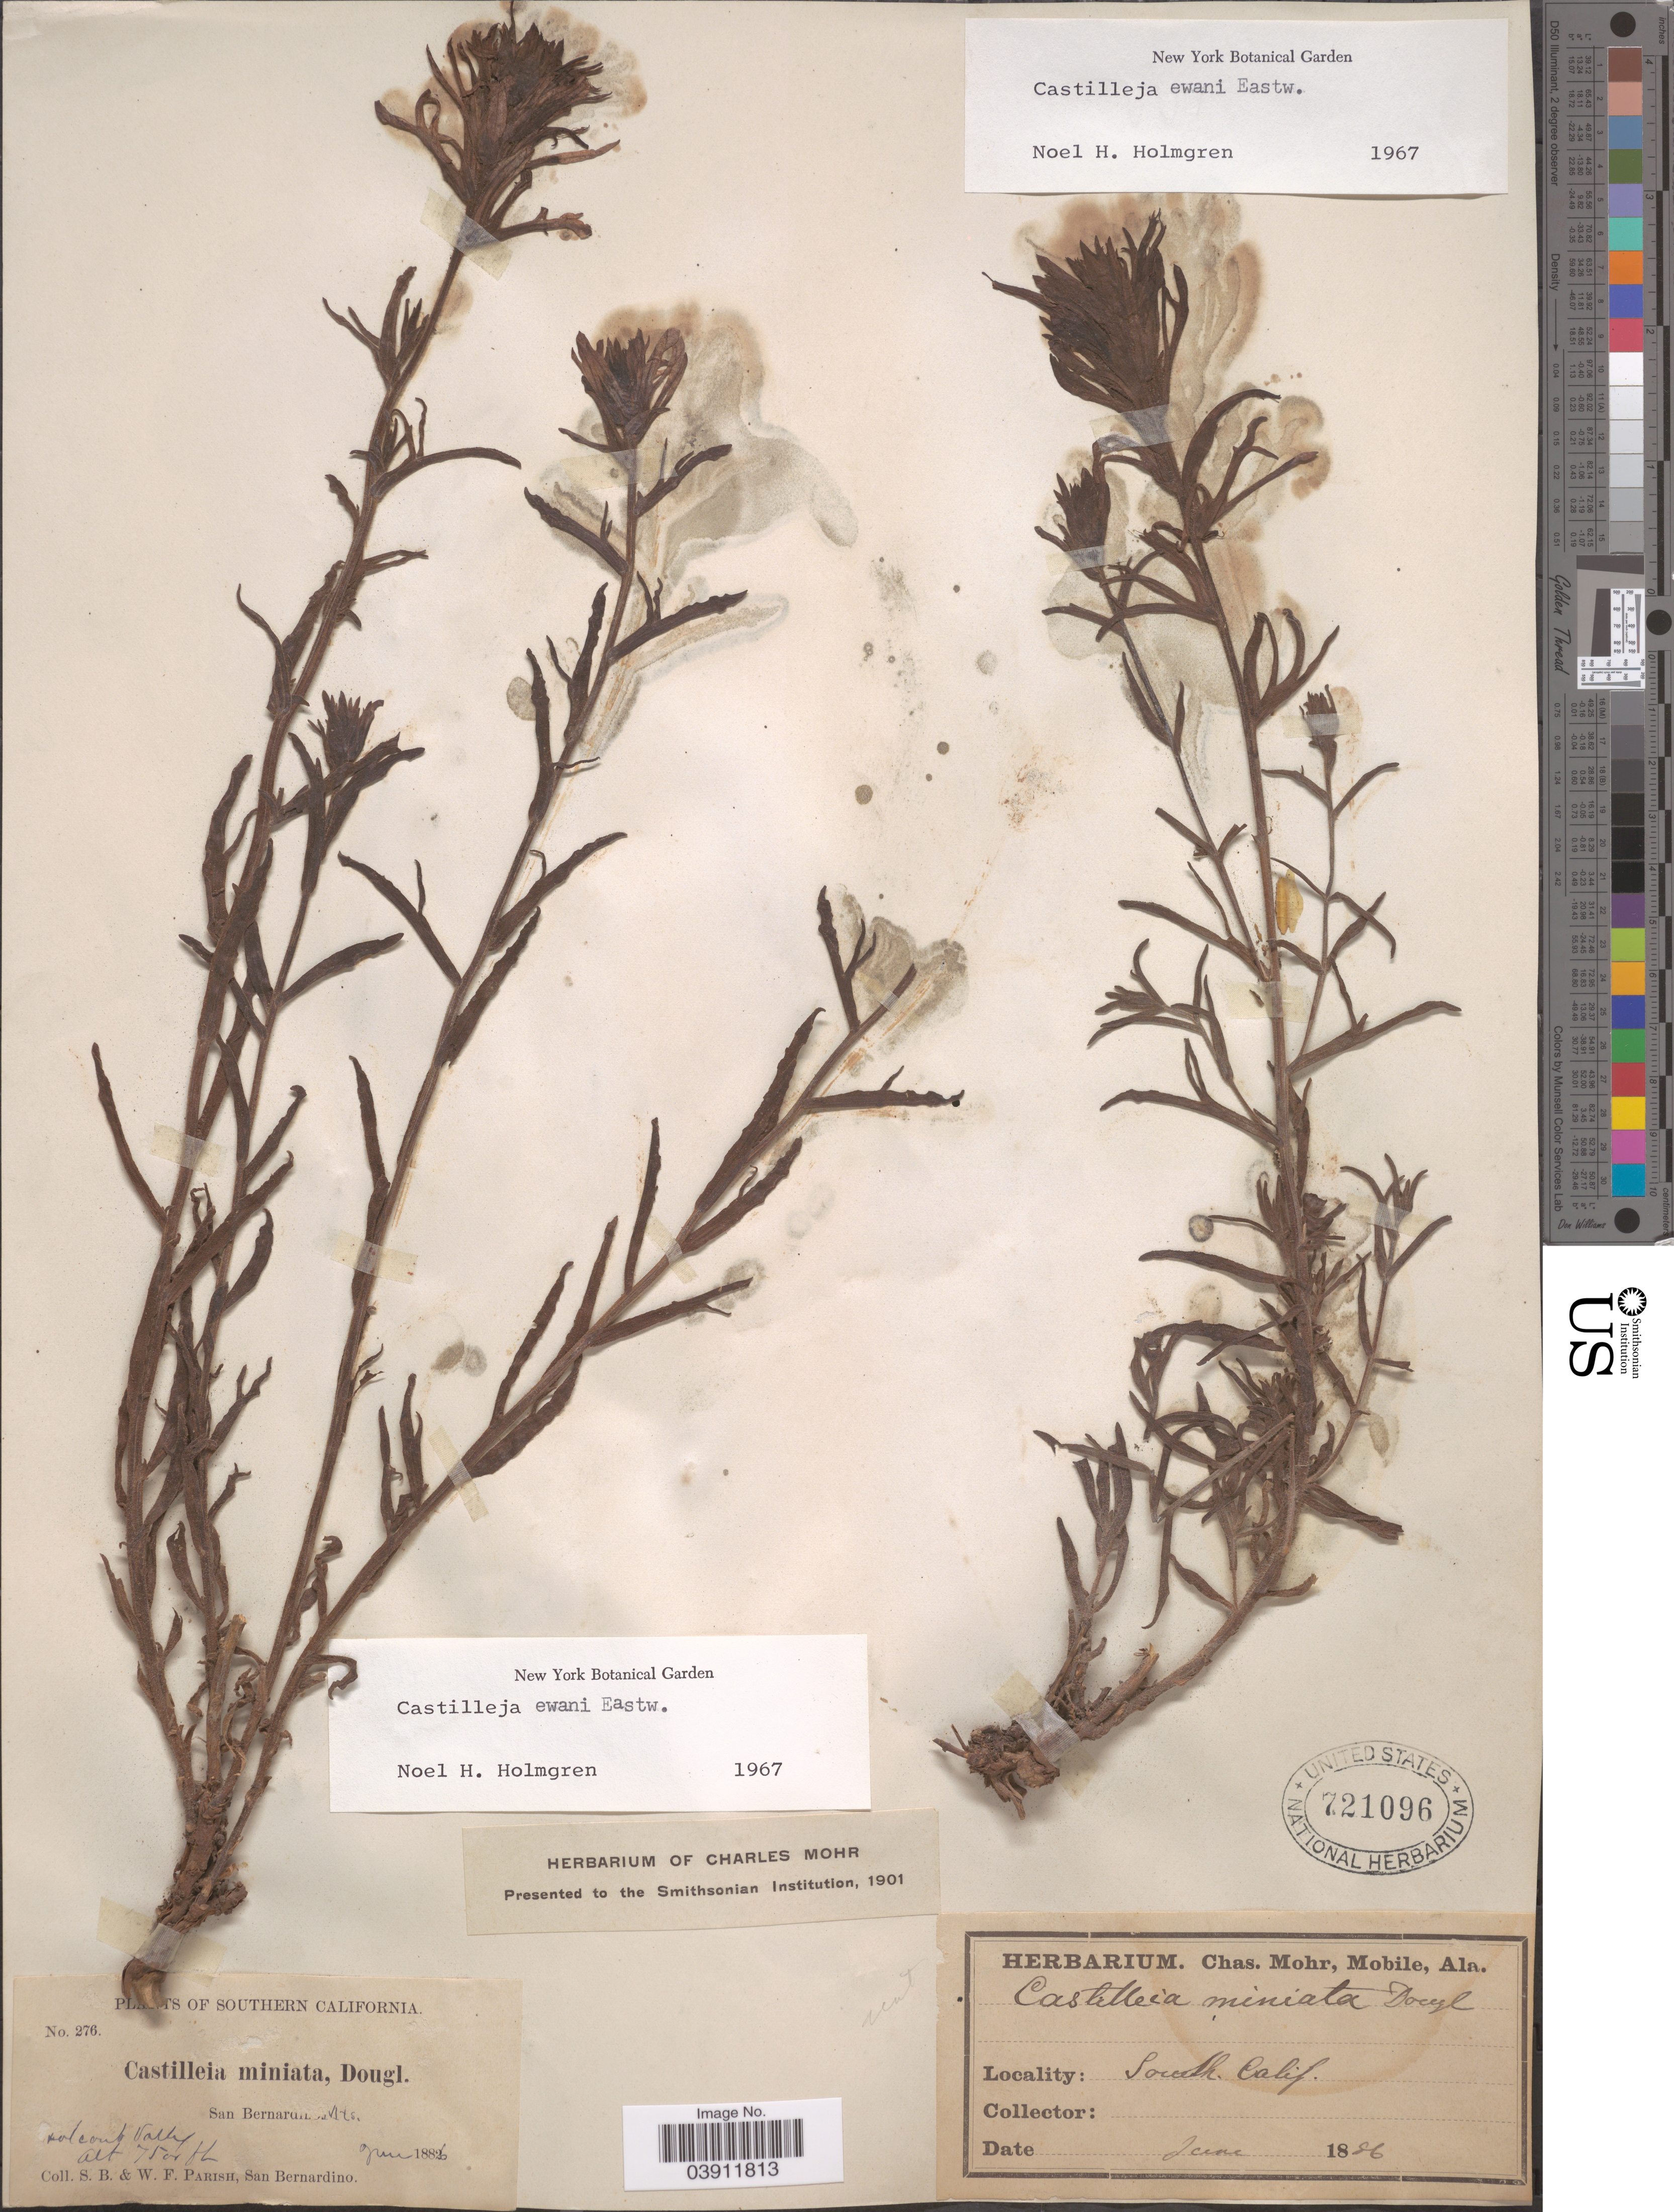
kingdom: Plantae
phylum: Tracheophyta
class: Magnoliopsida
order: Lamiales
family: Orobanchaceae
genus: Castilleja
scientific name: Castilleja ewani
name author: Eastw.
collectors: S. B. Parish & W. F. Parish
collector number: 276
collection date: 1886-06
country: United States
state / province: California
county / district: San Bernardino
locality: Southern California. San Bernardino Mts. Holcomb Valley.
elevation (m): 2286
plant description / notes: Corrected "Zolcoub Valley" to "Holcomb Valley."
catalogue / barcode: US 721096